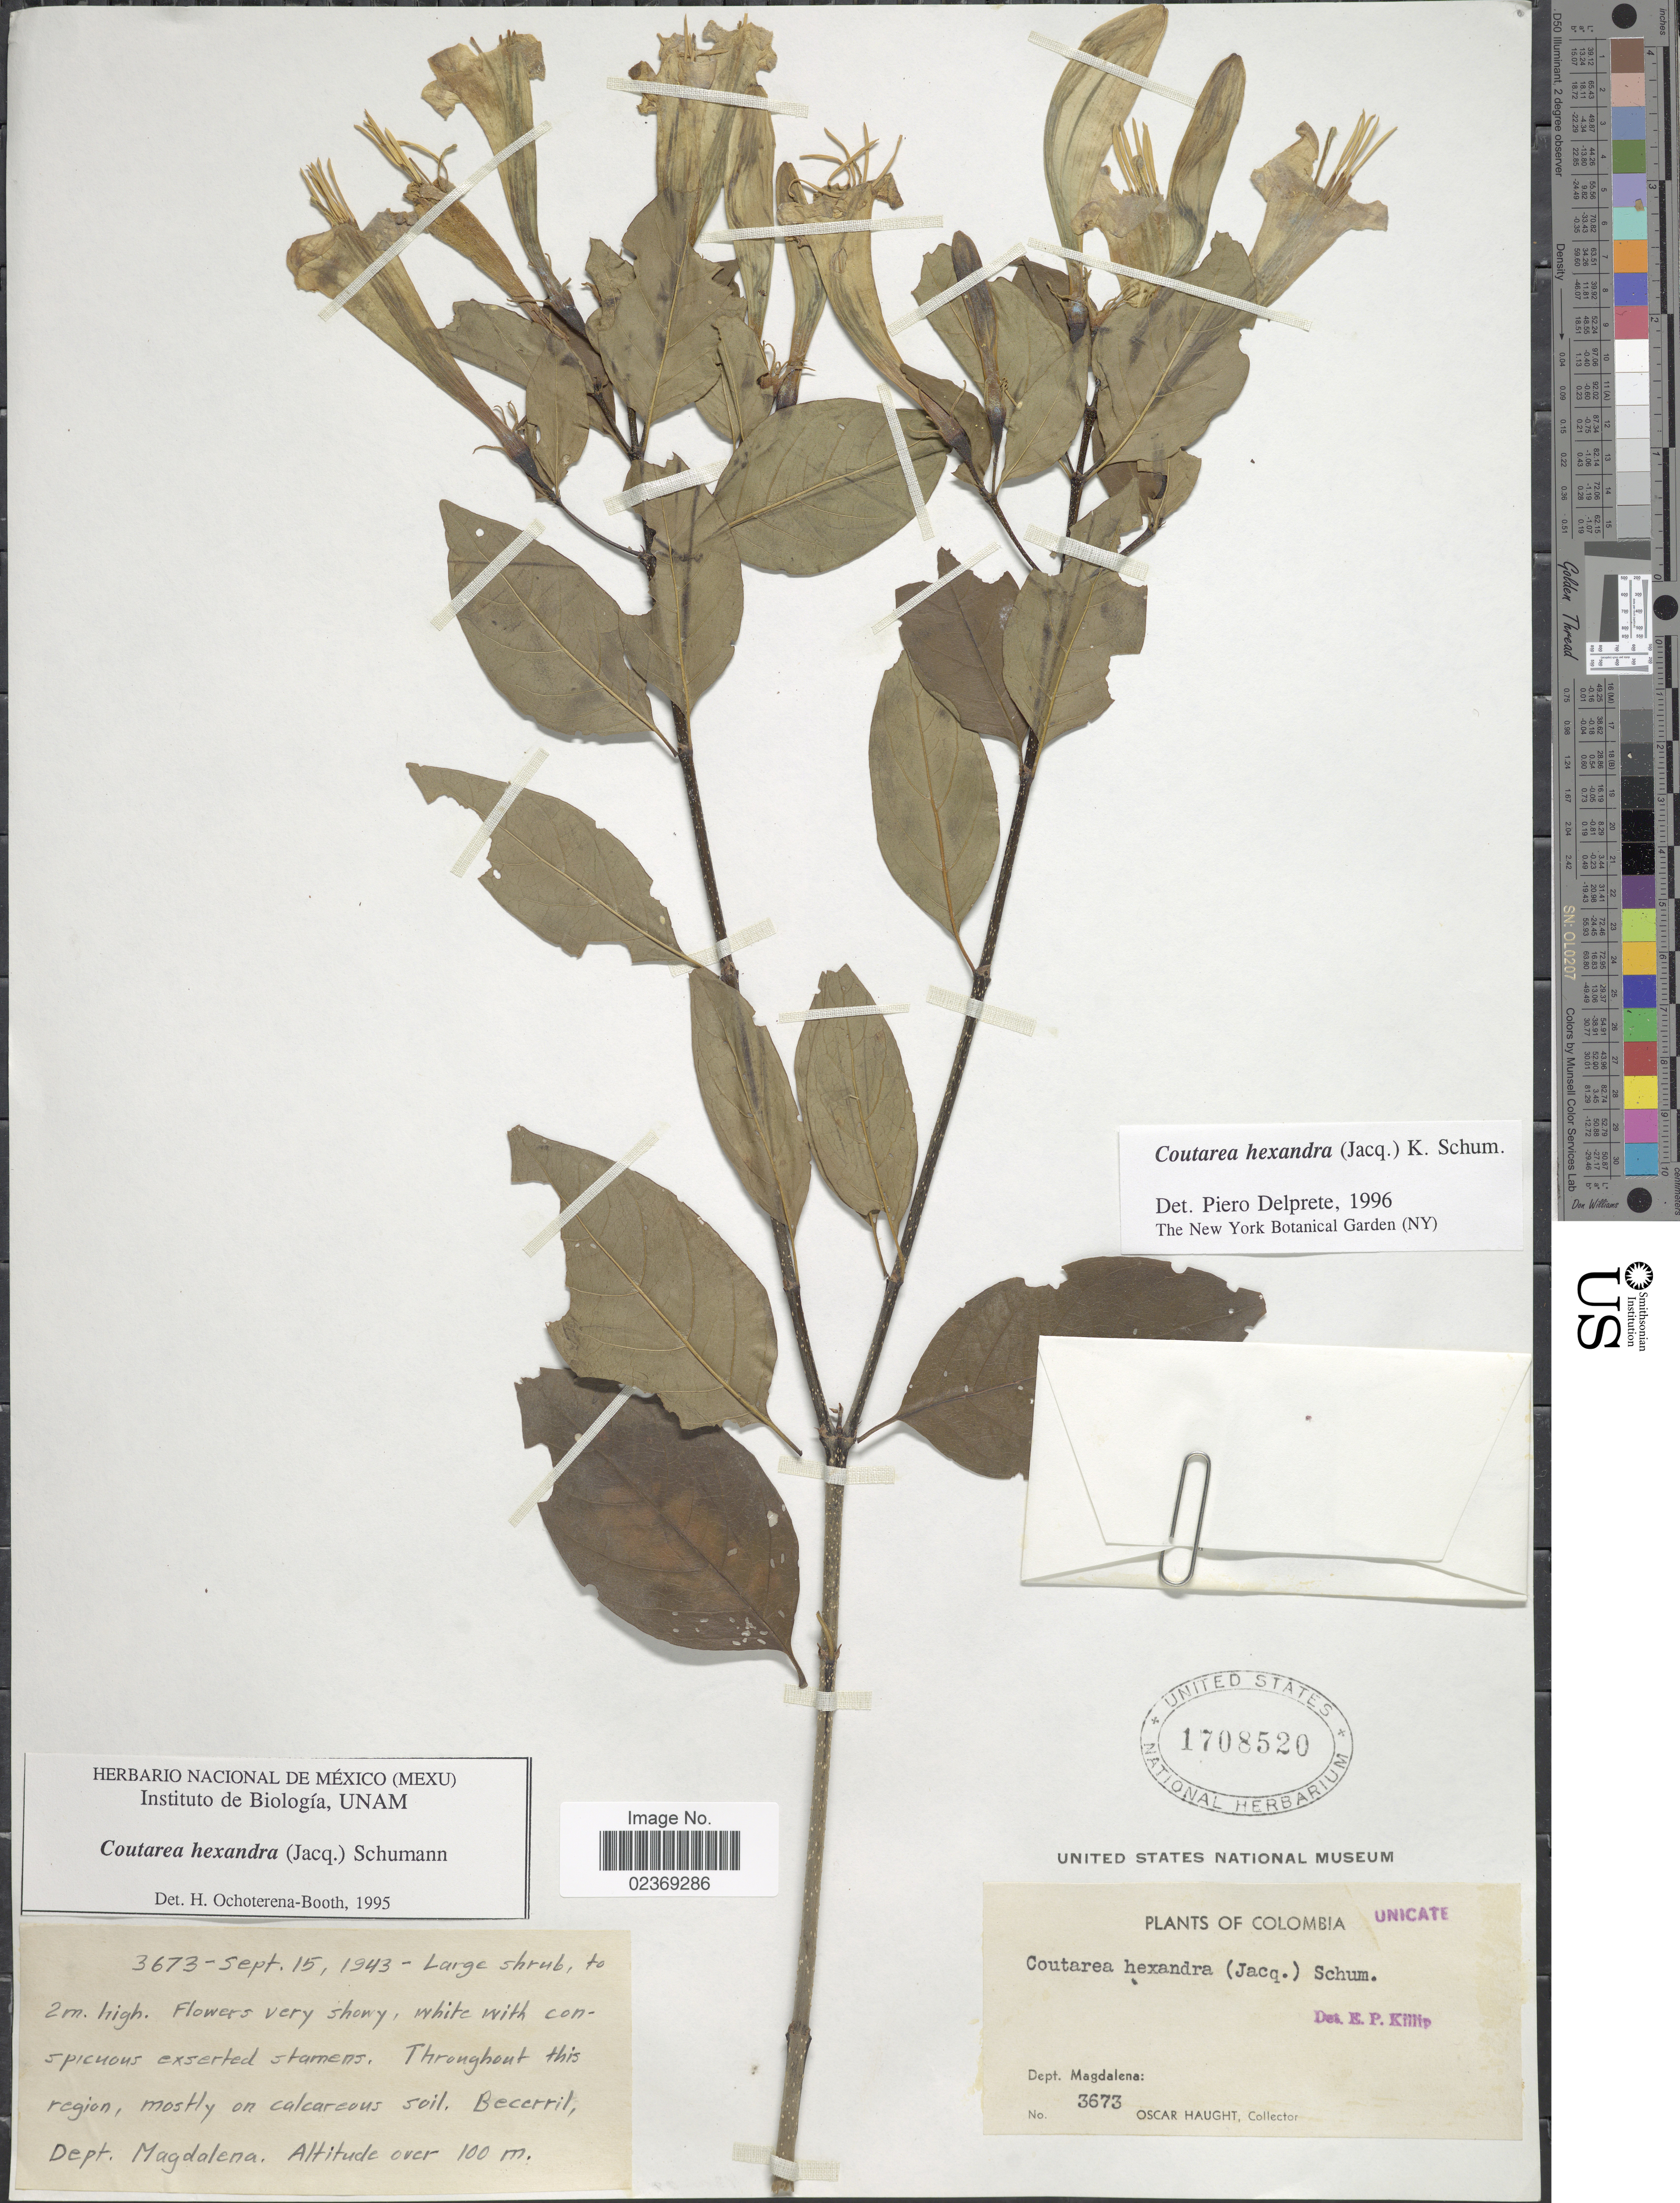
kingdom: Plantae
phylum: Tracheophyta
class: Magnoliopsida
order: Gentianales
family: Rubiaceae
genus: Coutarea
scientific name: Coutarea hexandra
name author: (Jacq.) K. Schum.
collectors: O. L. Haught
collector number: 3673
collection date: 1943-09-15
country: Colombia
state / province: Magdalena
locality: Dept. Magdalena. Throughout this region, mostly on calcareous soil. Becerril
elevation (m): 100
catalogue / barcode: US 1708520